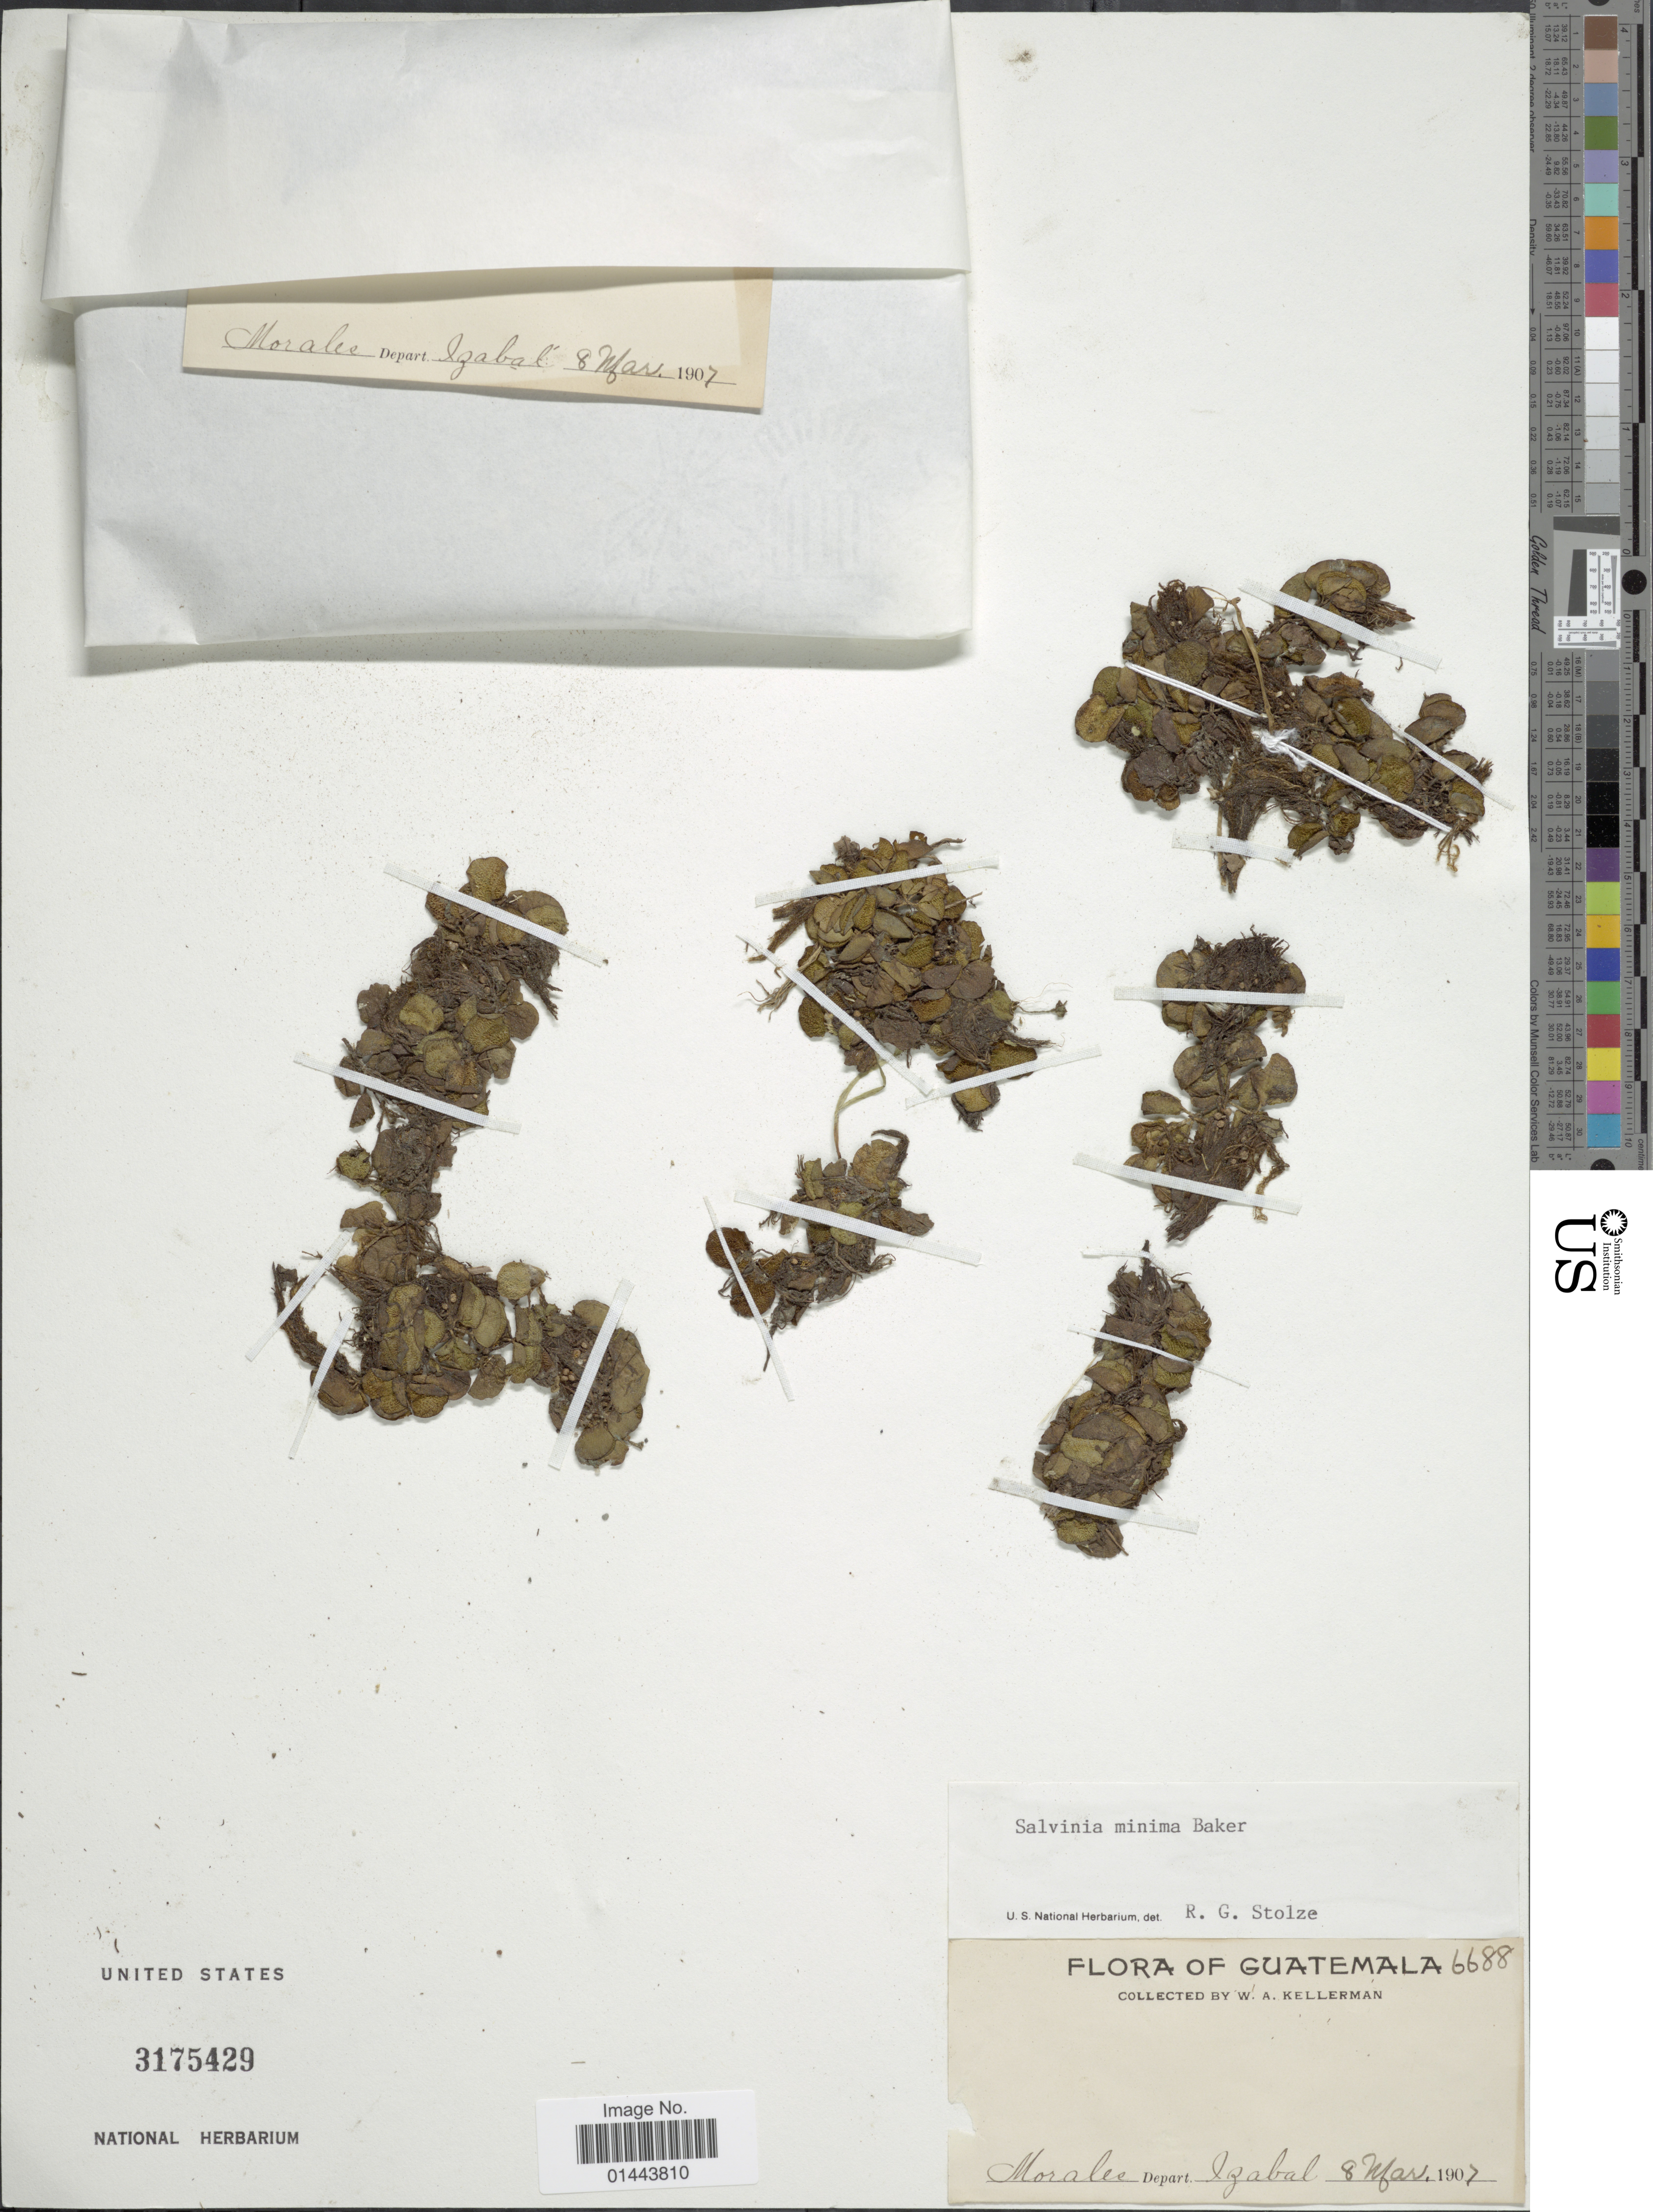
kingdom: Plantae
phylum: Tracheophyta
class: Polypodiopsida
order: Salviniales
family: Salviniaceae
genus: Salvinia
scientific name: Salvinia minima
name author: Baker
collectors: W. Kellerman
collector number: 6688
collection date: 1907-03-08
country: Guatemala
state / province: Izabal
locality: Morales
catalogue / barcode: US 3175429